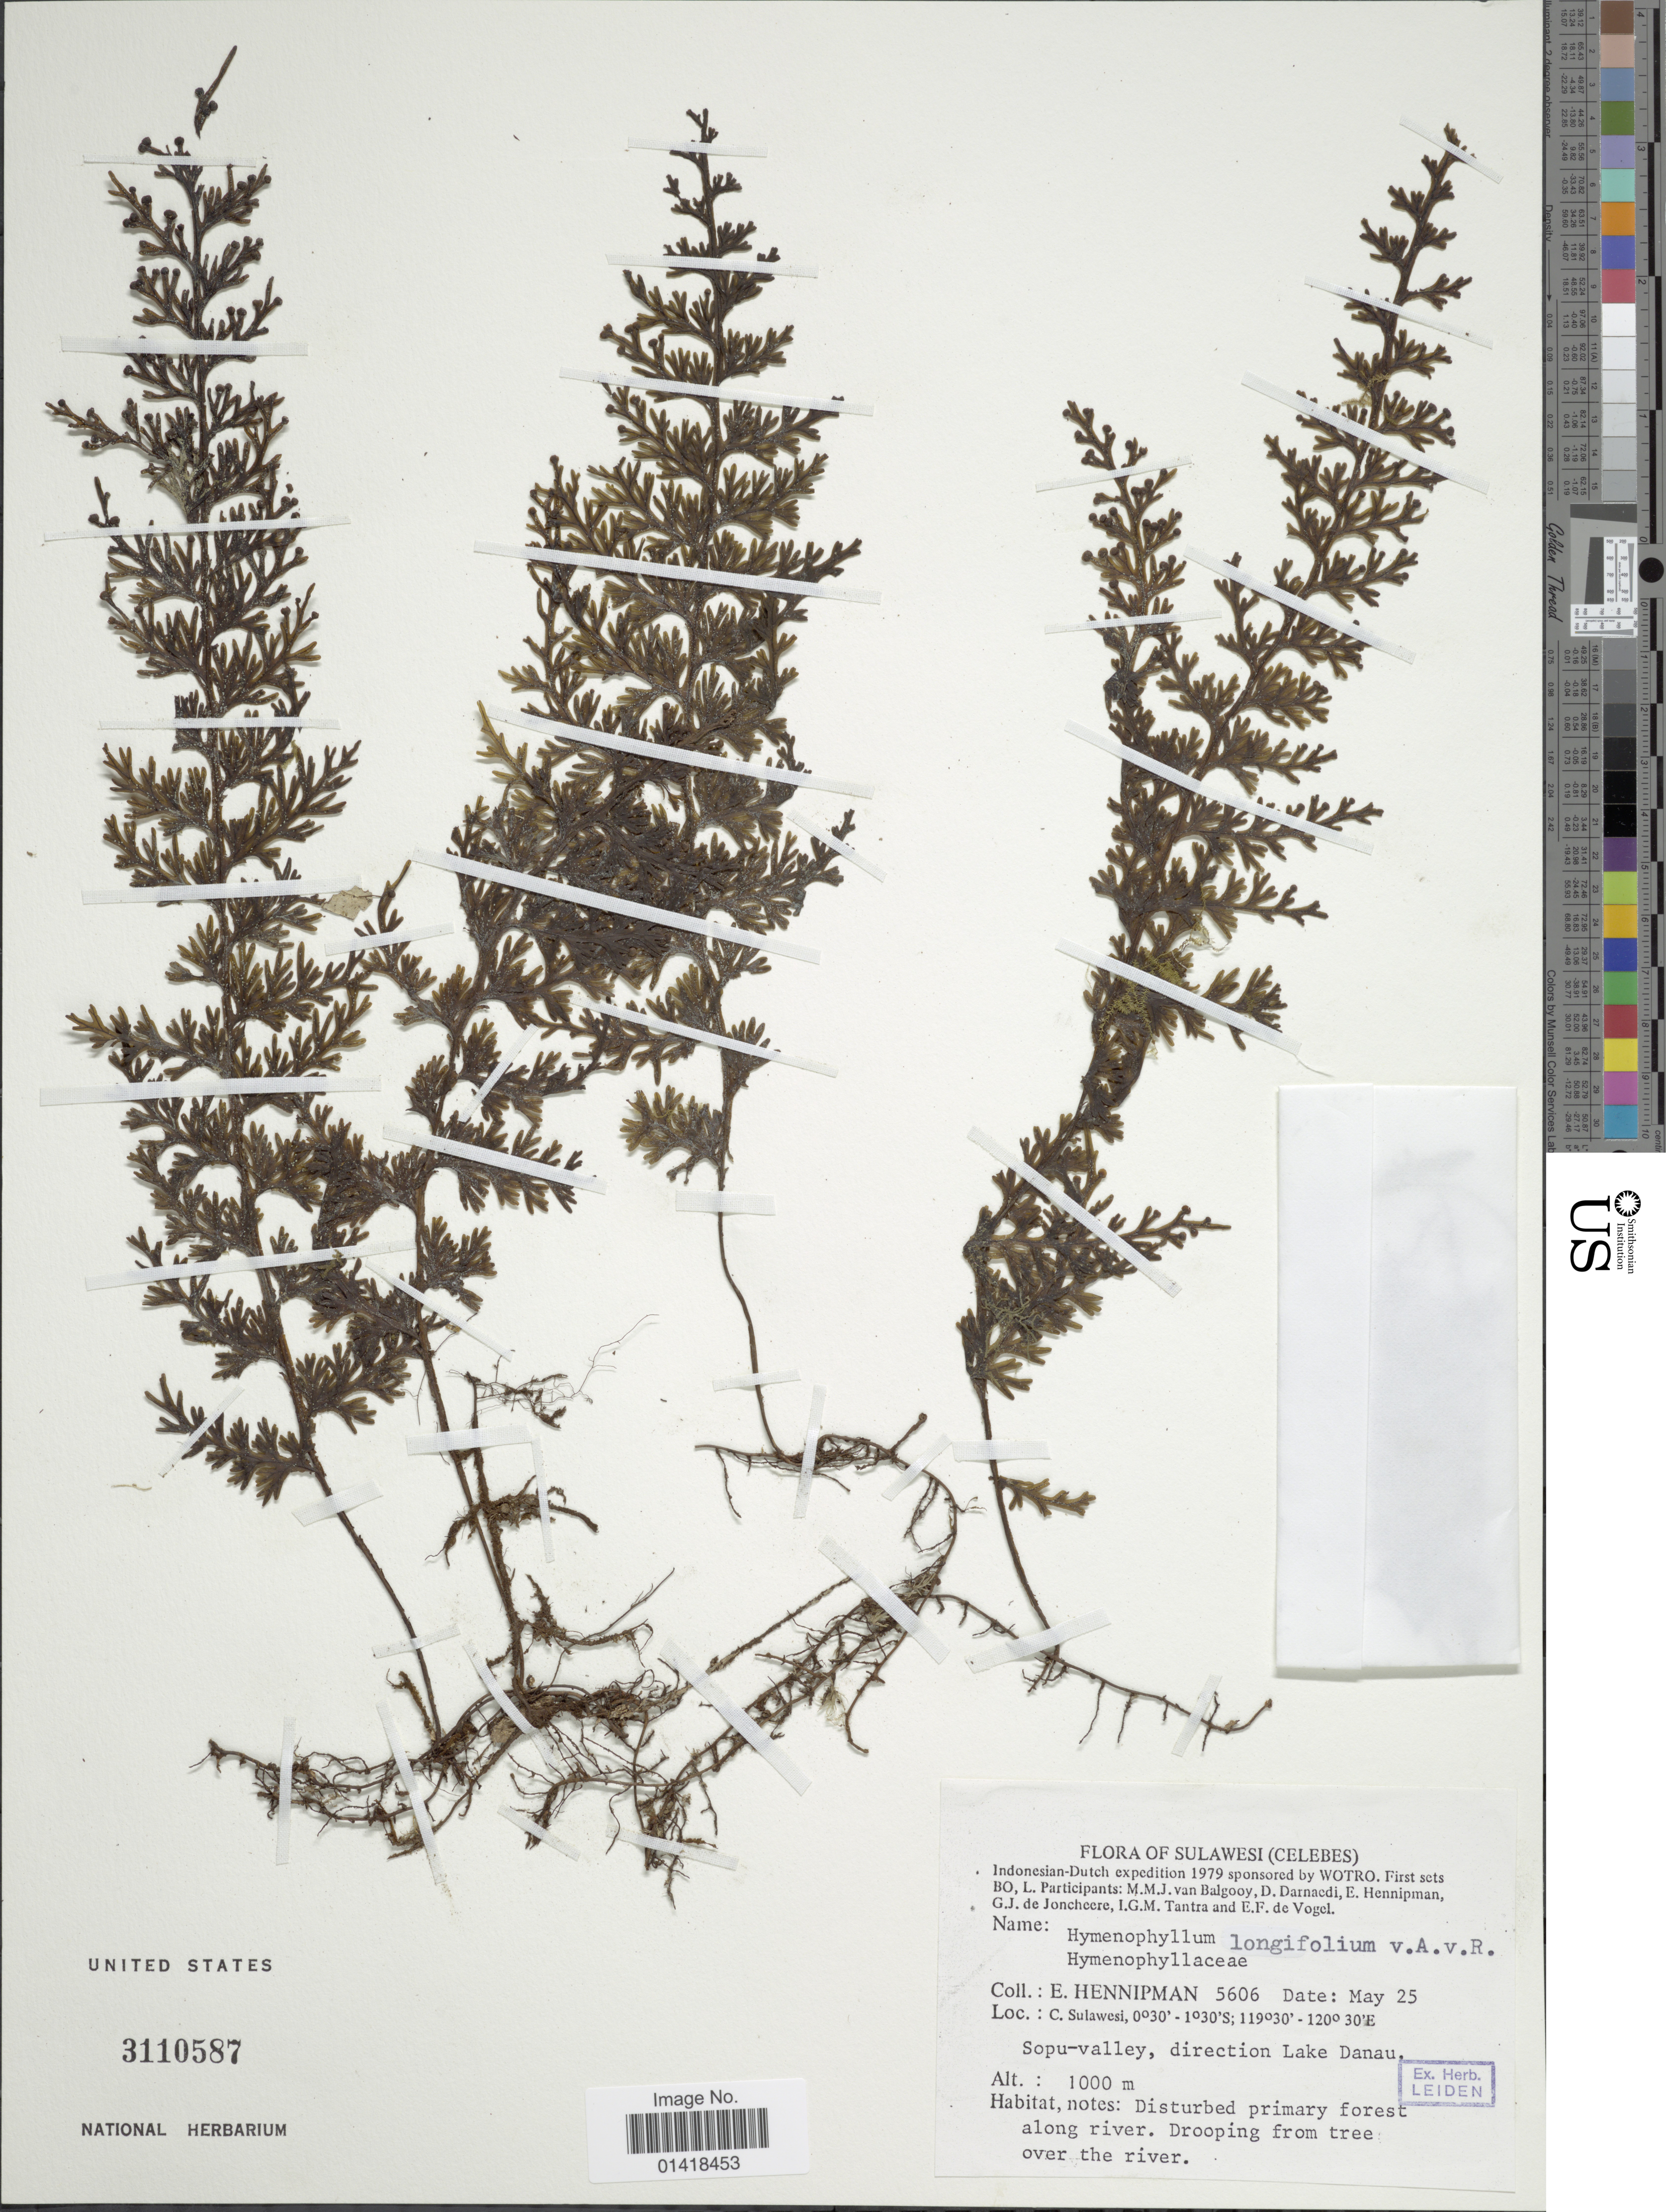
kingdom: Plantae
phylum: Tracheophyta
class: Polypodiopsida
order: Hymenophyllales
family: Hymenophyllaceae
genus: Hymenophyllum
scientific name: Hymenophyllum longifolium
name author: Alderw.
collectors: E. Hennipman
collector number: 5606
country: Indonesia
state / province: Sulawesi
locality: C. Sulawesi. Sopu-valley, direction Lake Danau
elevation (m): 1000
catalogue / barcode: US 3110587